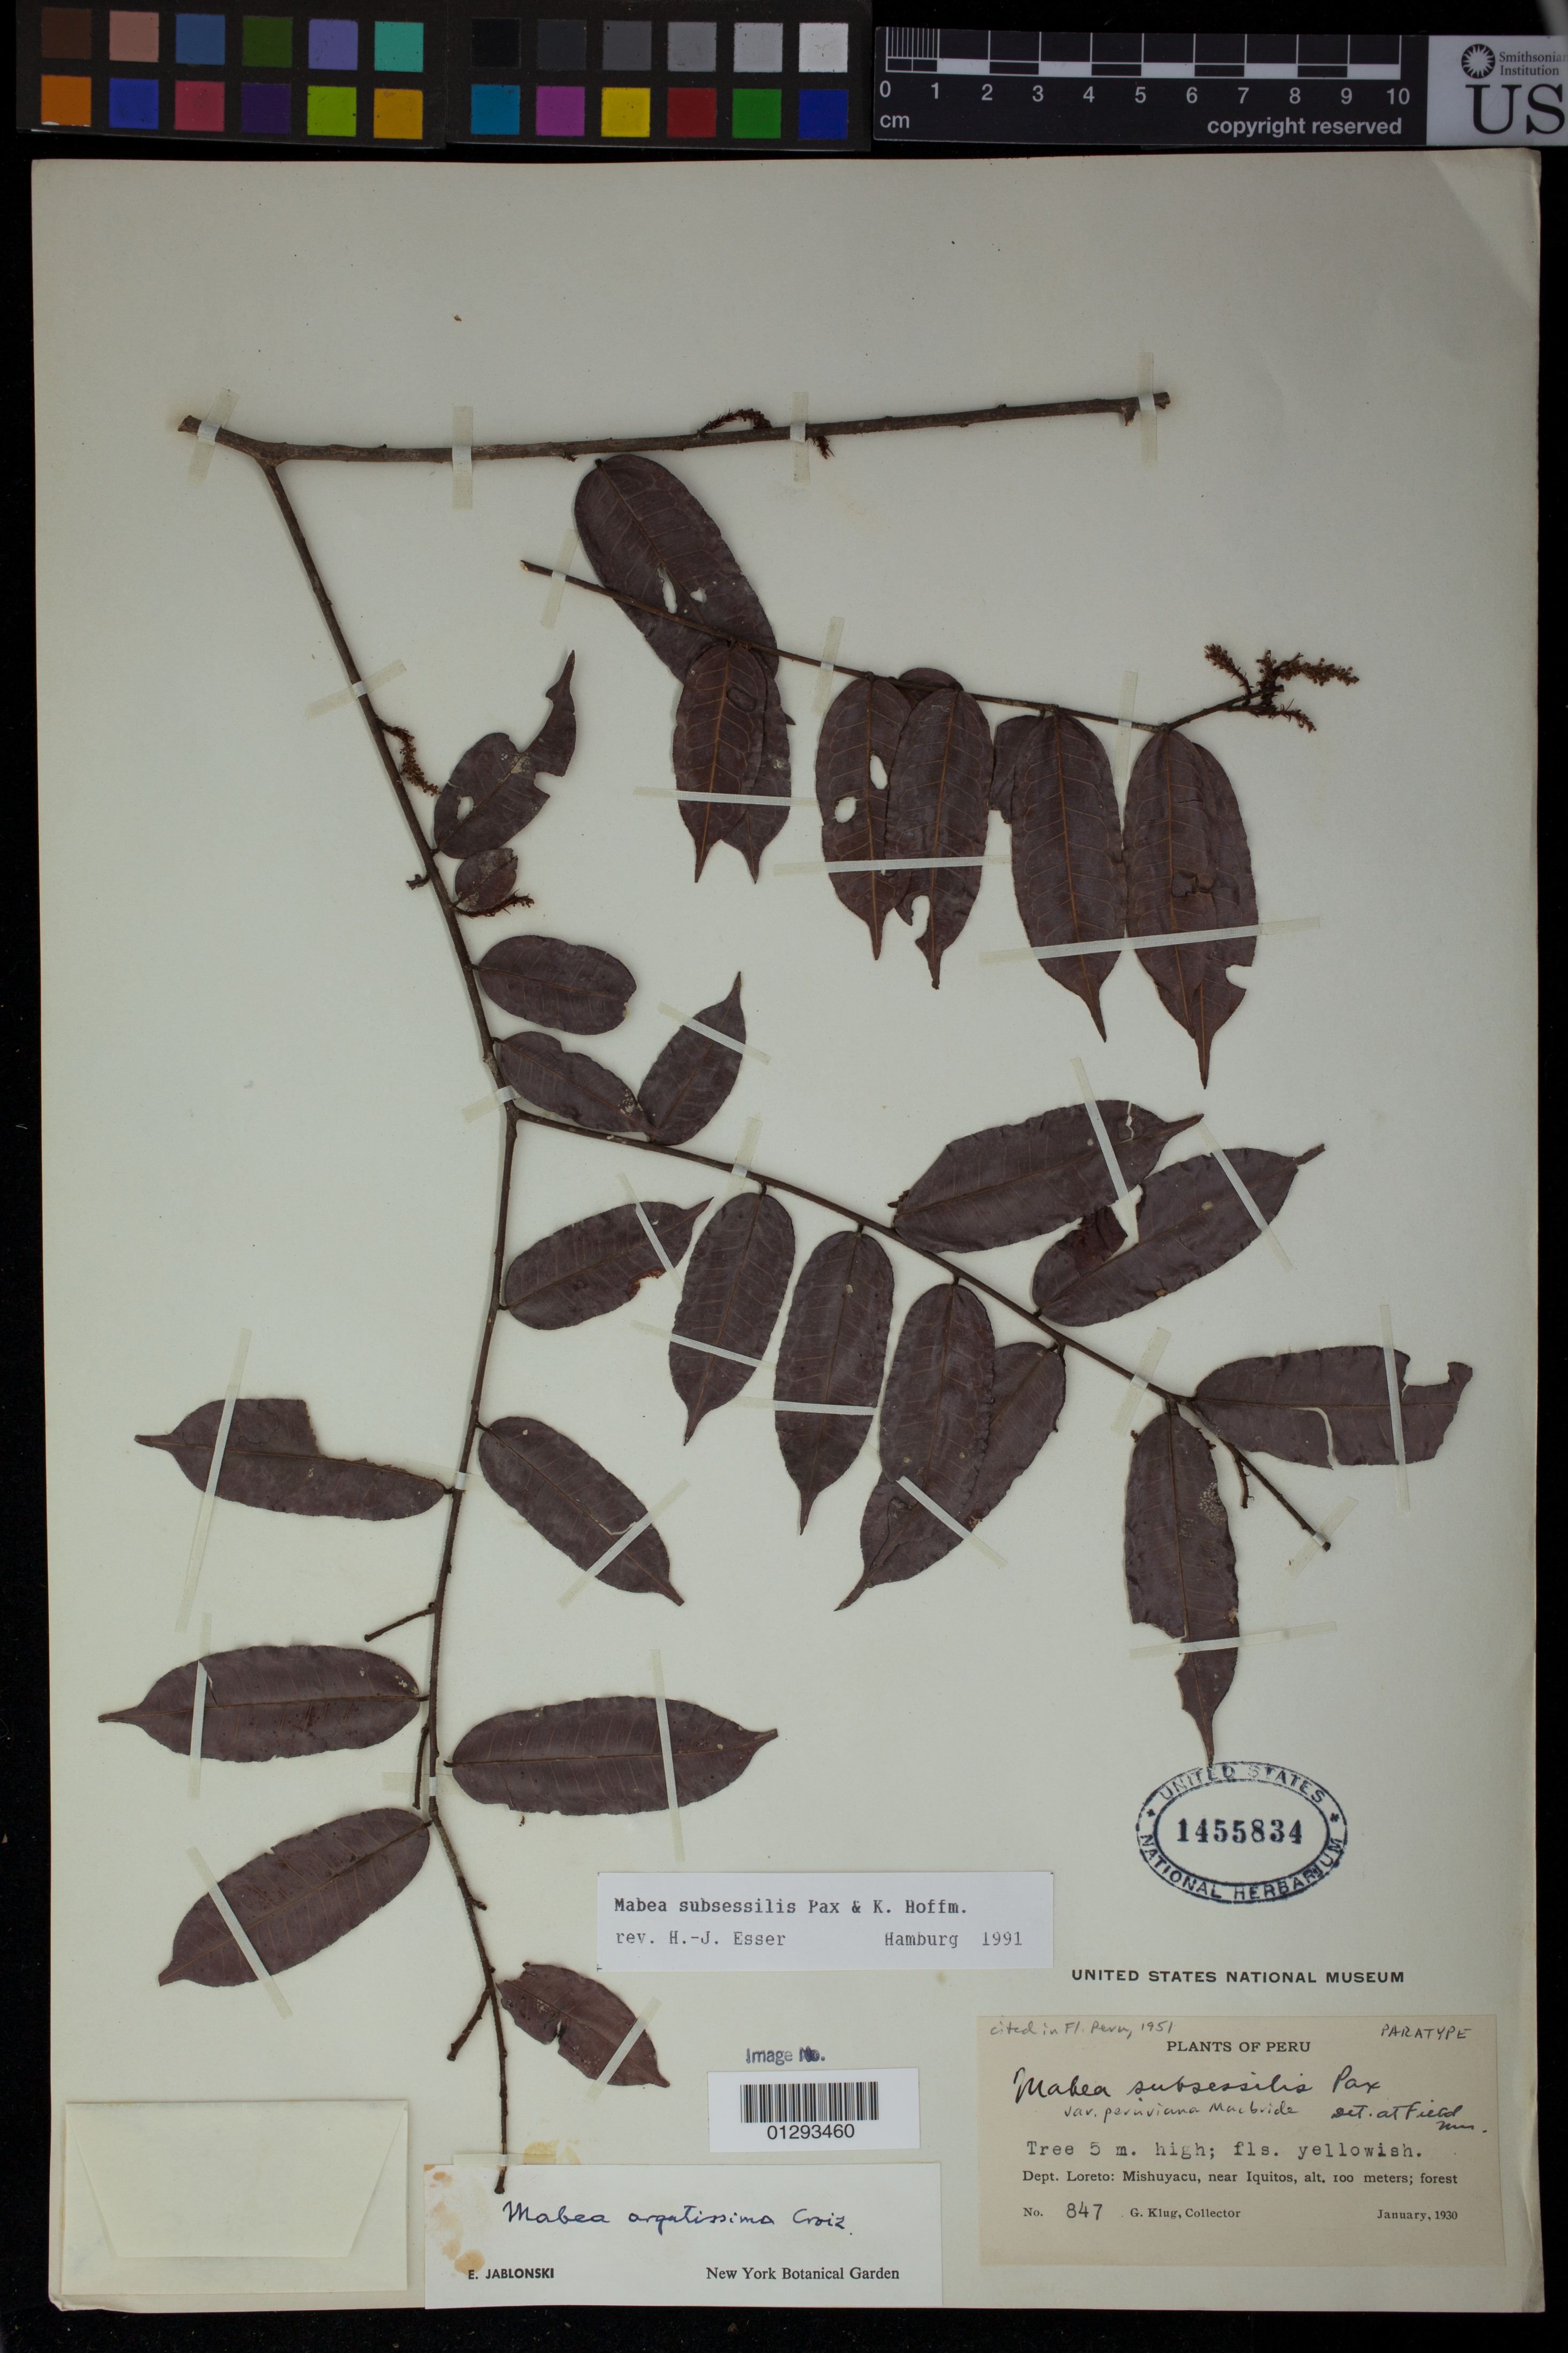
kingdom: Plantae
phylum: Tracheophyta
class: Magnoliopsida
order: Malpighiales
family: Euphorbiaceae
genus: Mabea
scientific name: Mabea subsessilis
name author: Pax & K. Hoffm.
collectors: G. Klug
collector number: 847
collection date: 1930-01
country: Peru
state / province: Loreto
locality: Mishuyacu, near Iquitos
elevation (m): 0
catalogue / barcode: US 1455834